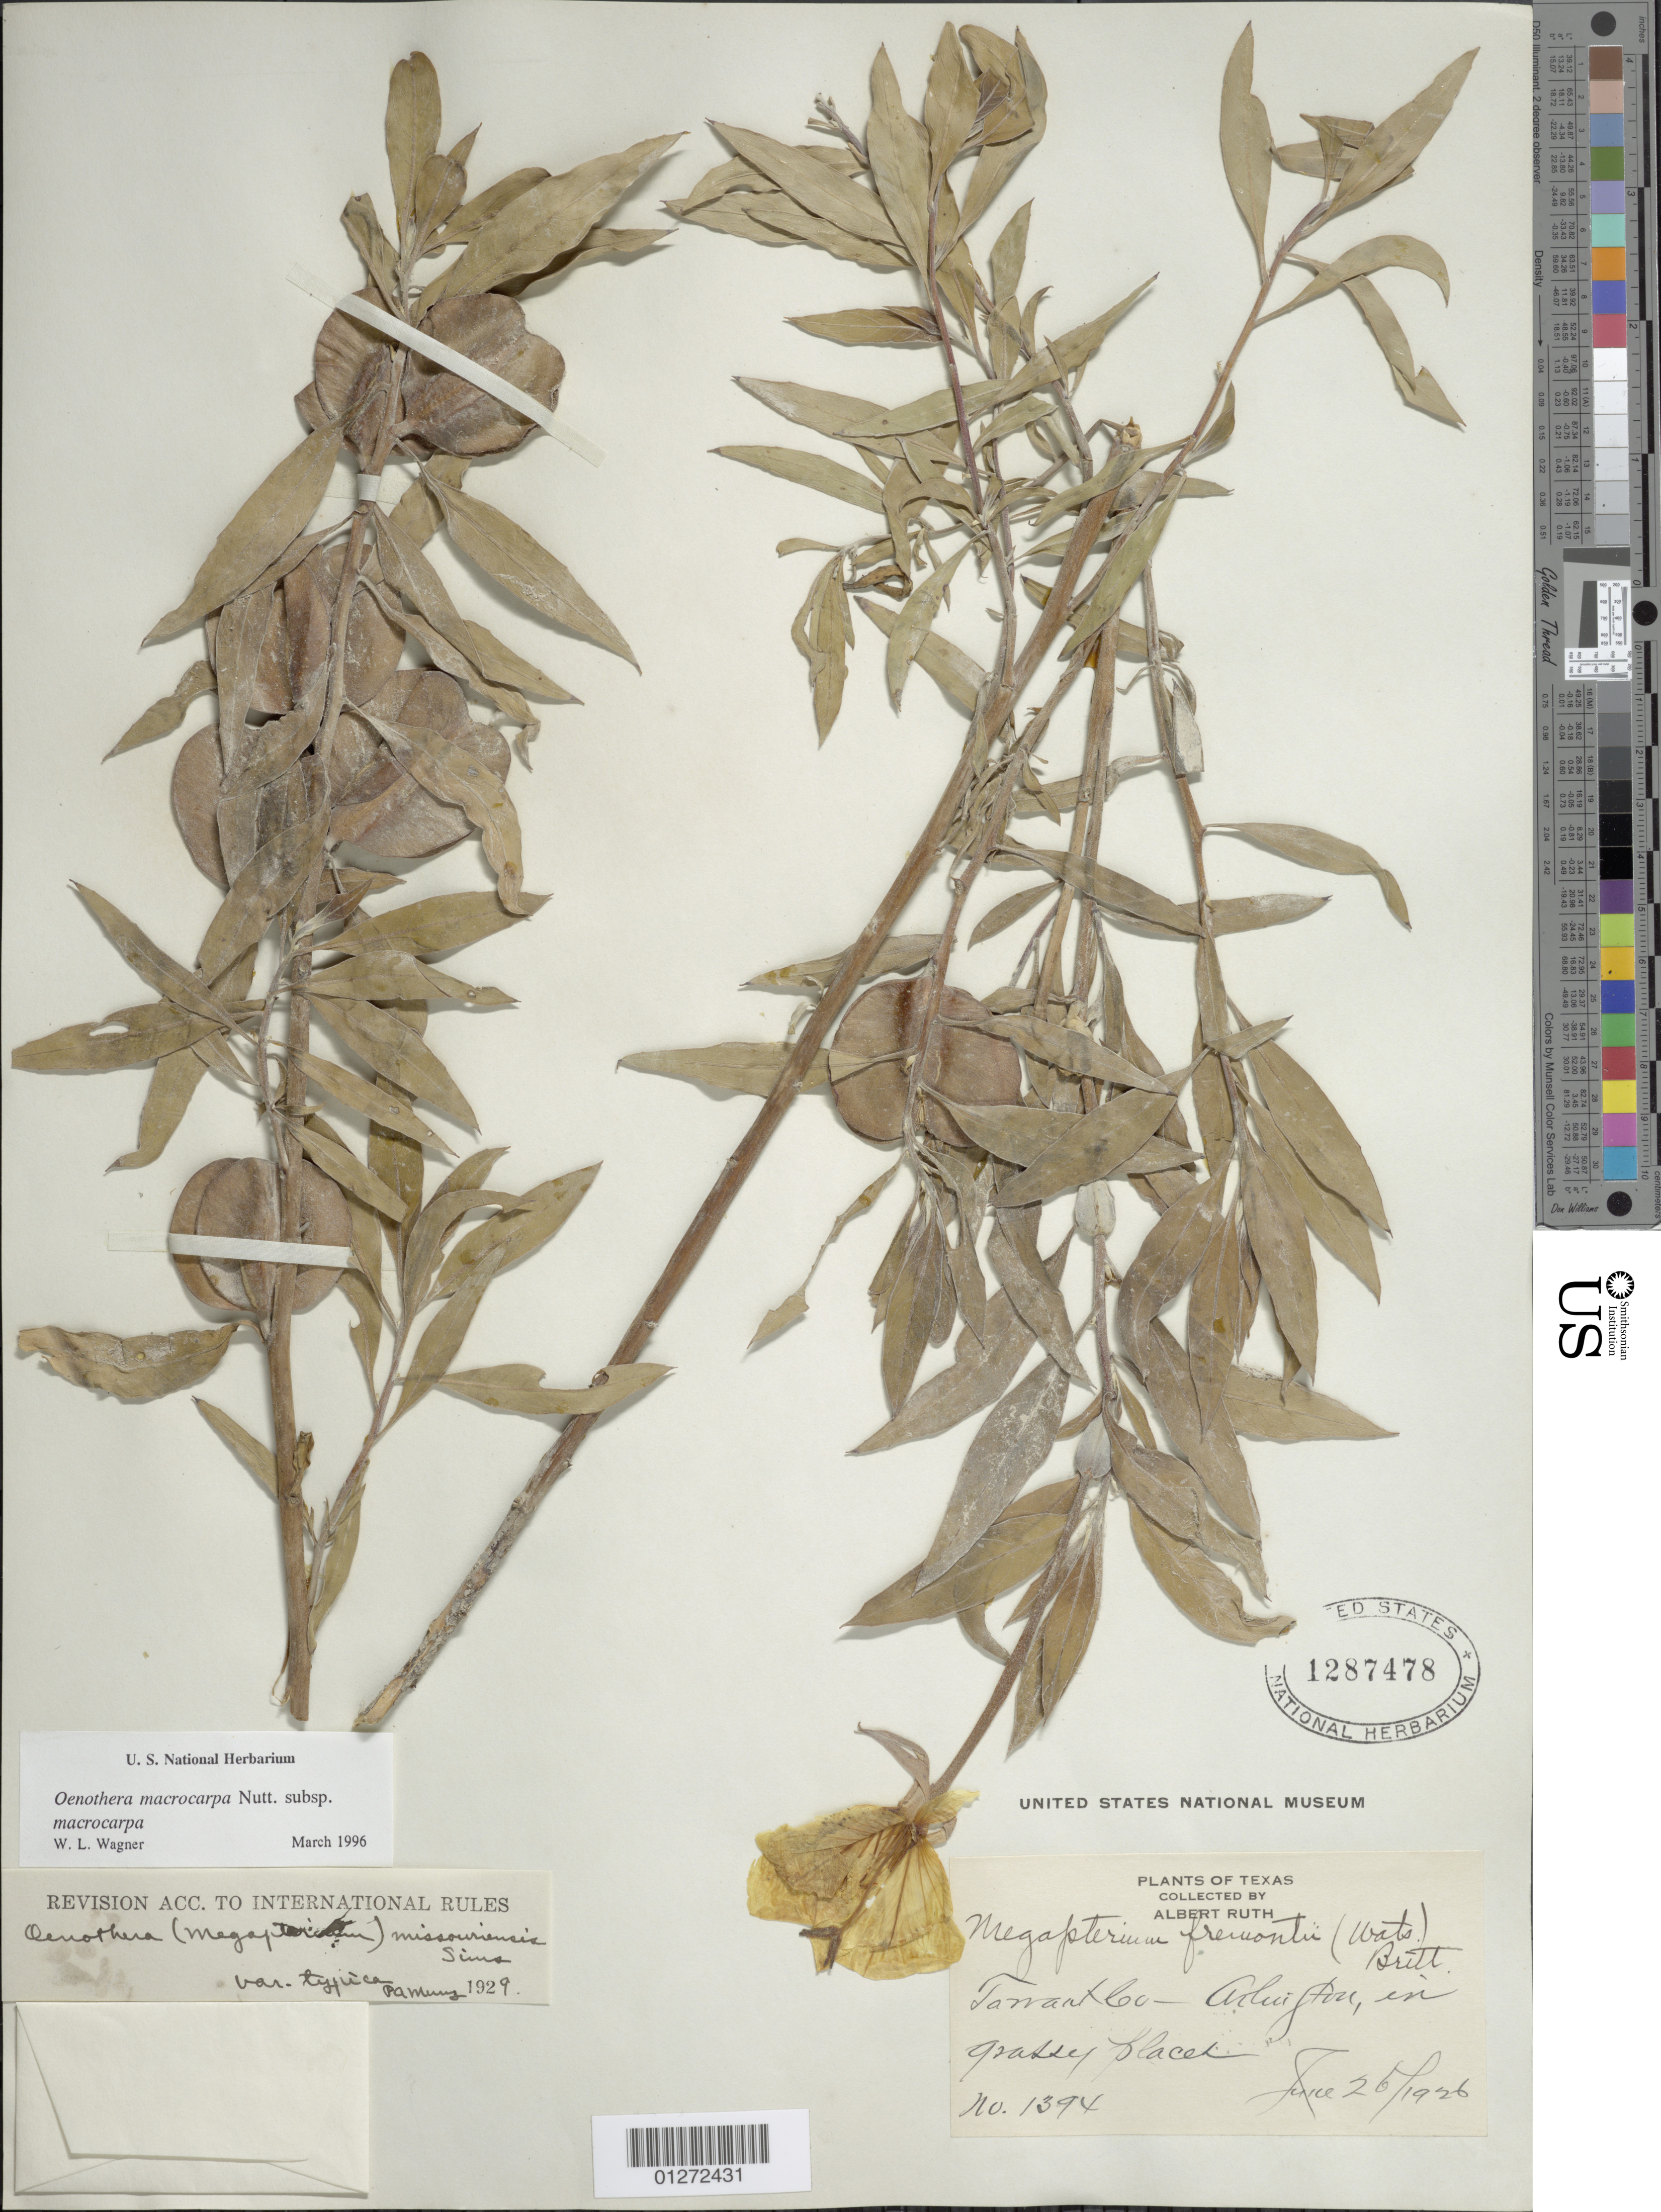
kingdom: Plantae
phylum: Tracheophyta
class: Magnoliopsida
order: Myrtales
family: Onagraceae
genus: Oenothera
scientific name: Oenothera macrocarpa subsp. macrocarpa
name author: Nutt.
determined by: Wagner, W. L., (BOT), Smithsonian Institution - National Museum of Natural History (UNITED STATES)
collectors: A. Ruth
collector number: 1394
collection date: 1926-06-26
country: United States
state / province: Texas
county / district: Tarrant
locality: Arlington.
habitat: Grassy places.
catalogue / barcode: US 1287478